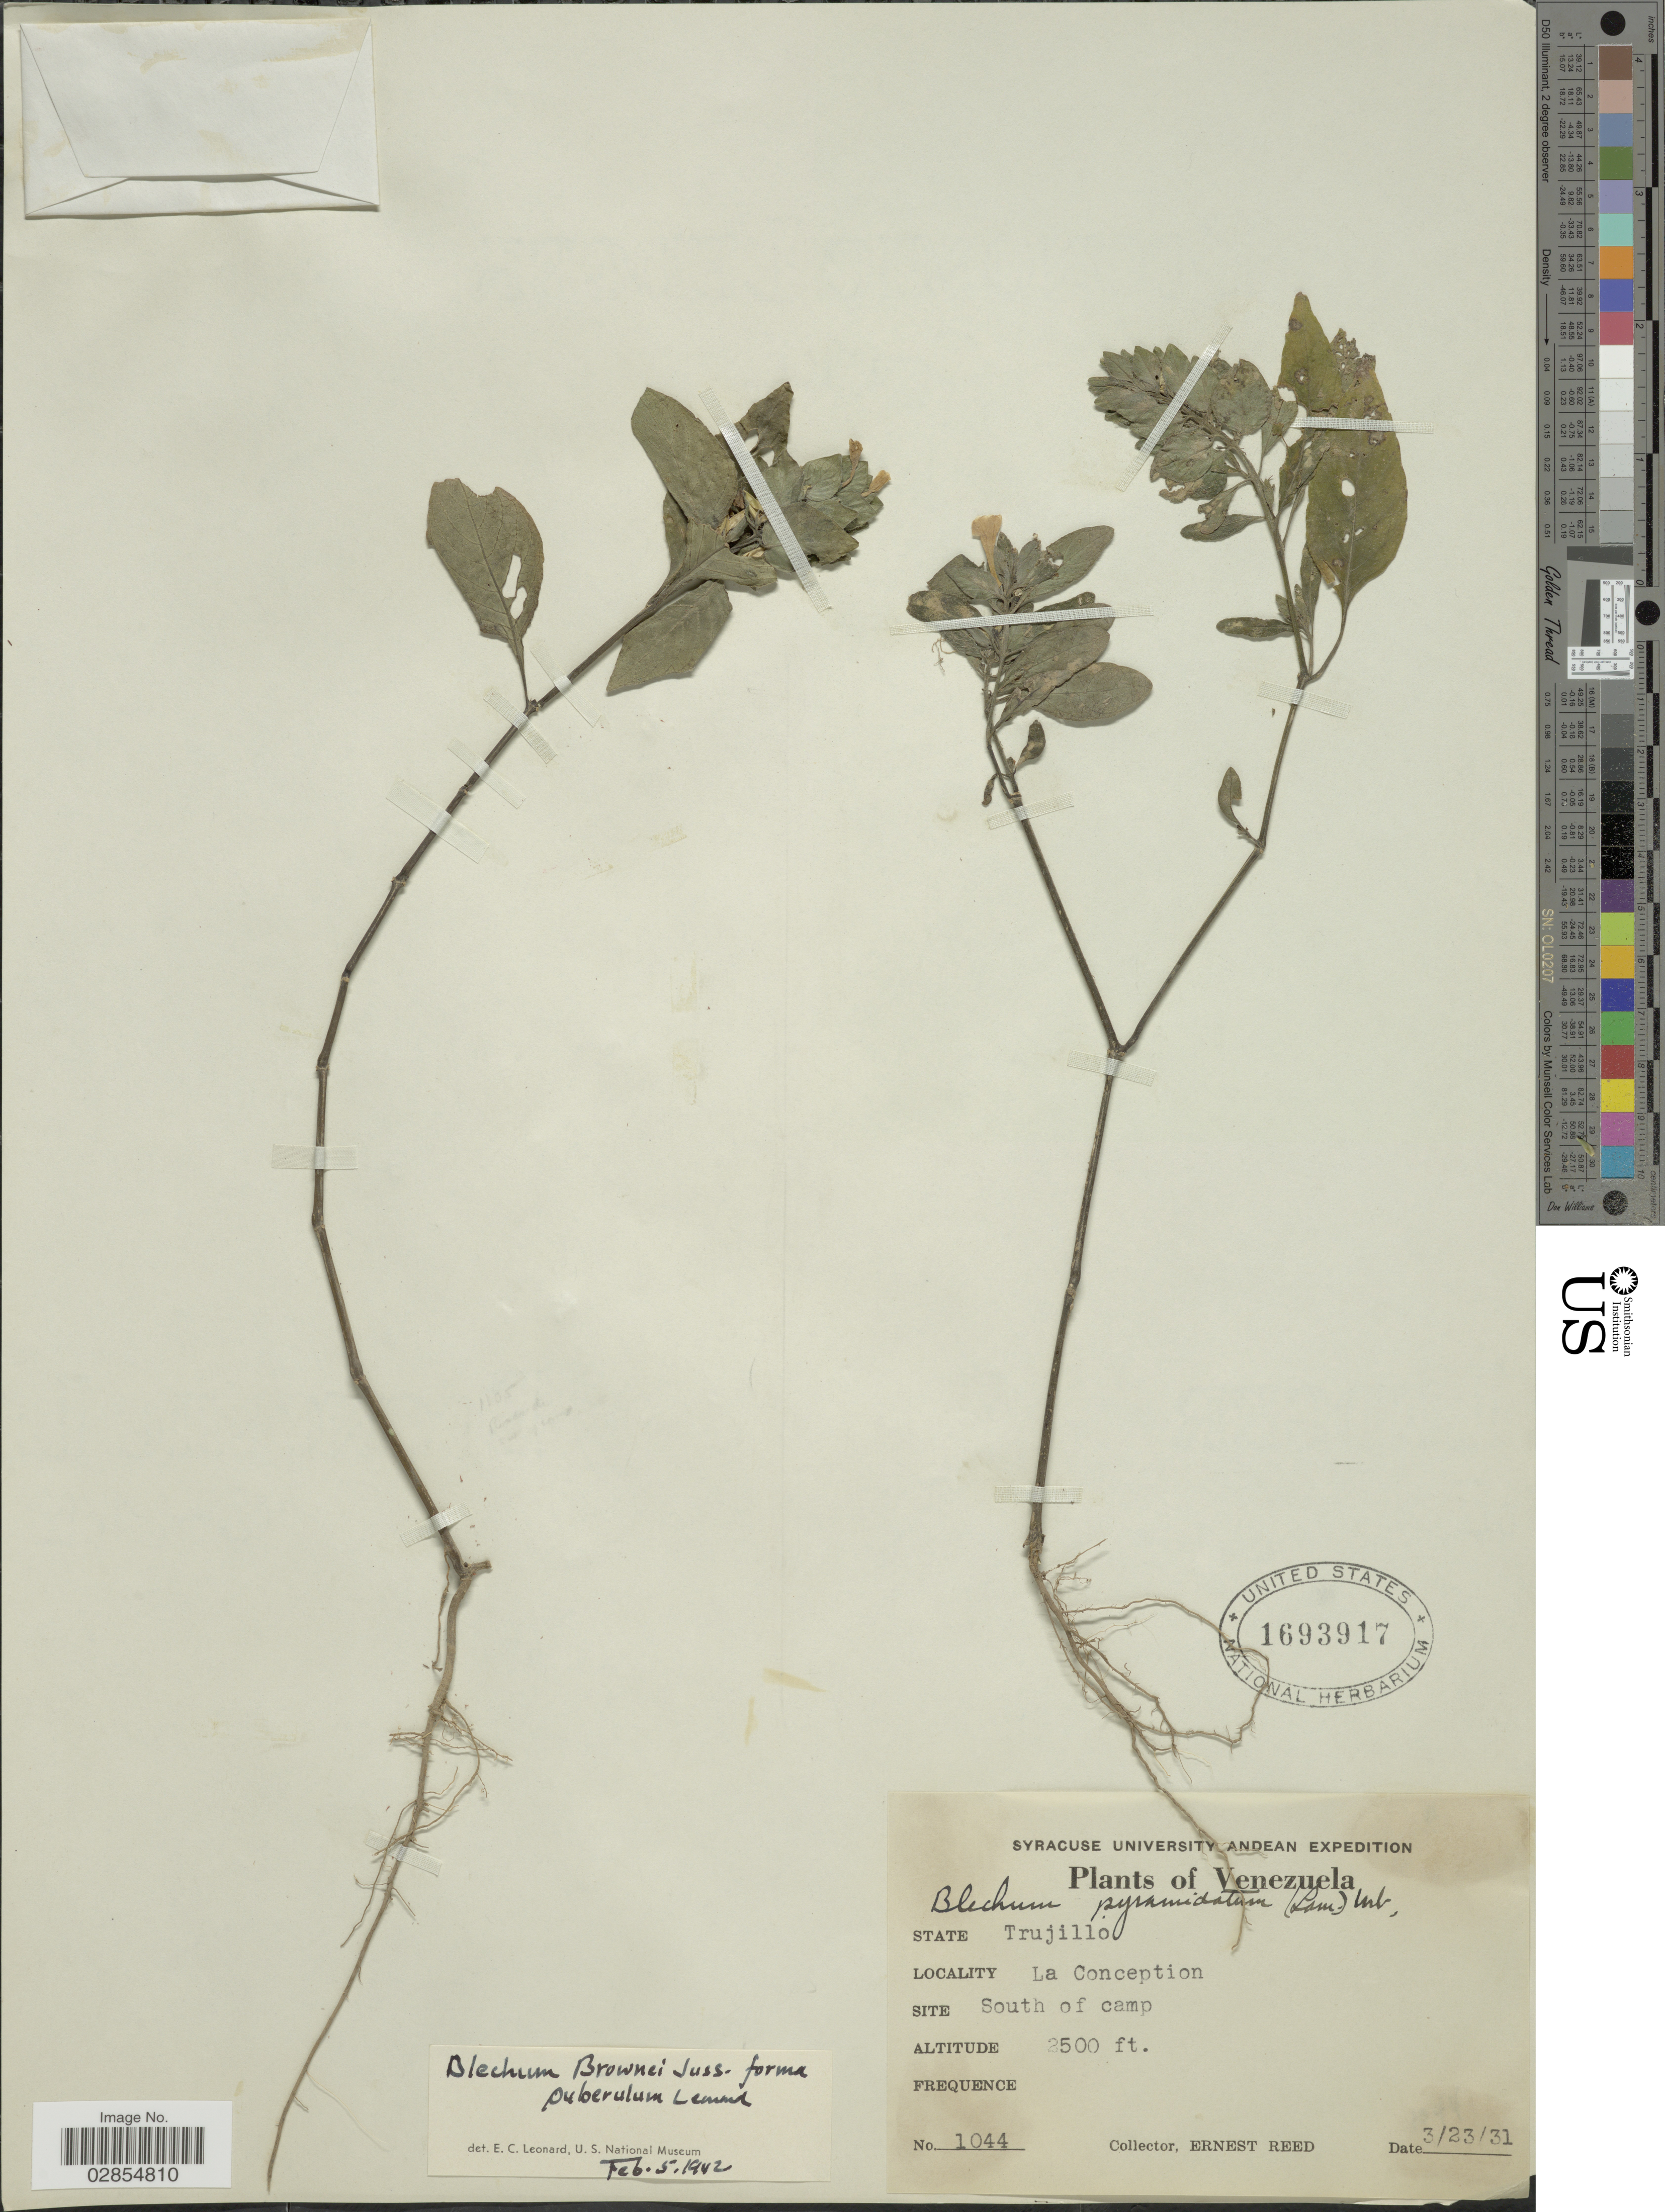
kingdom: Plantae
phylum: Tracheophyta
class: Magnoliopsida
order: Lamiales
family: Acanthaceae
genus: Blechum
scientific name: Blechum pyramidatum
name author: (Lam.) Urb.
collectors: E. Reed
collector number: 1044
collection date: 1931-03-23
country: Venezuela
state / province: Trujillo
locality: State Trujillo. La Conception. Site South of camp.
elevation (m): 762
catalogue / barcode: US 1693917